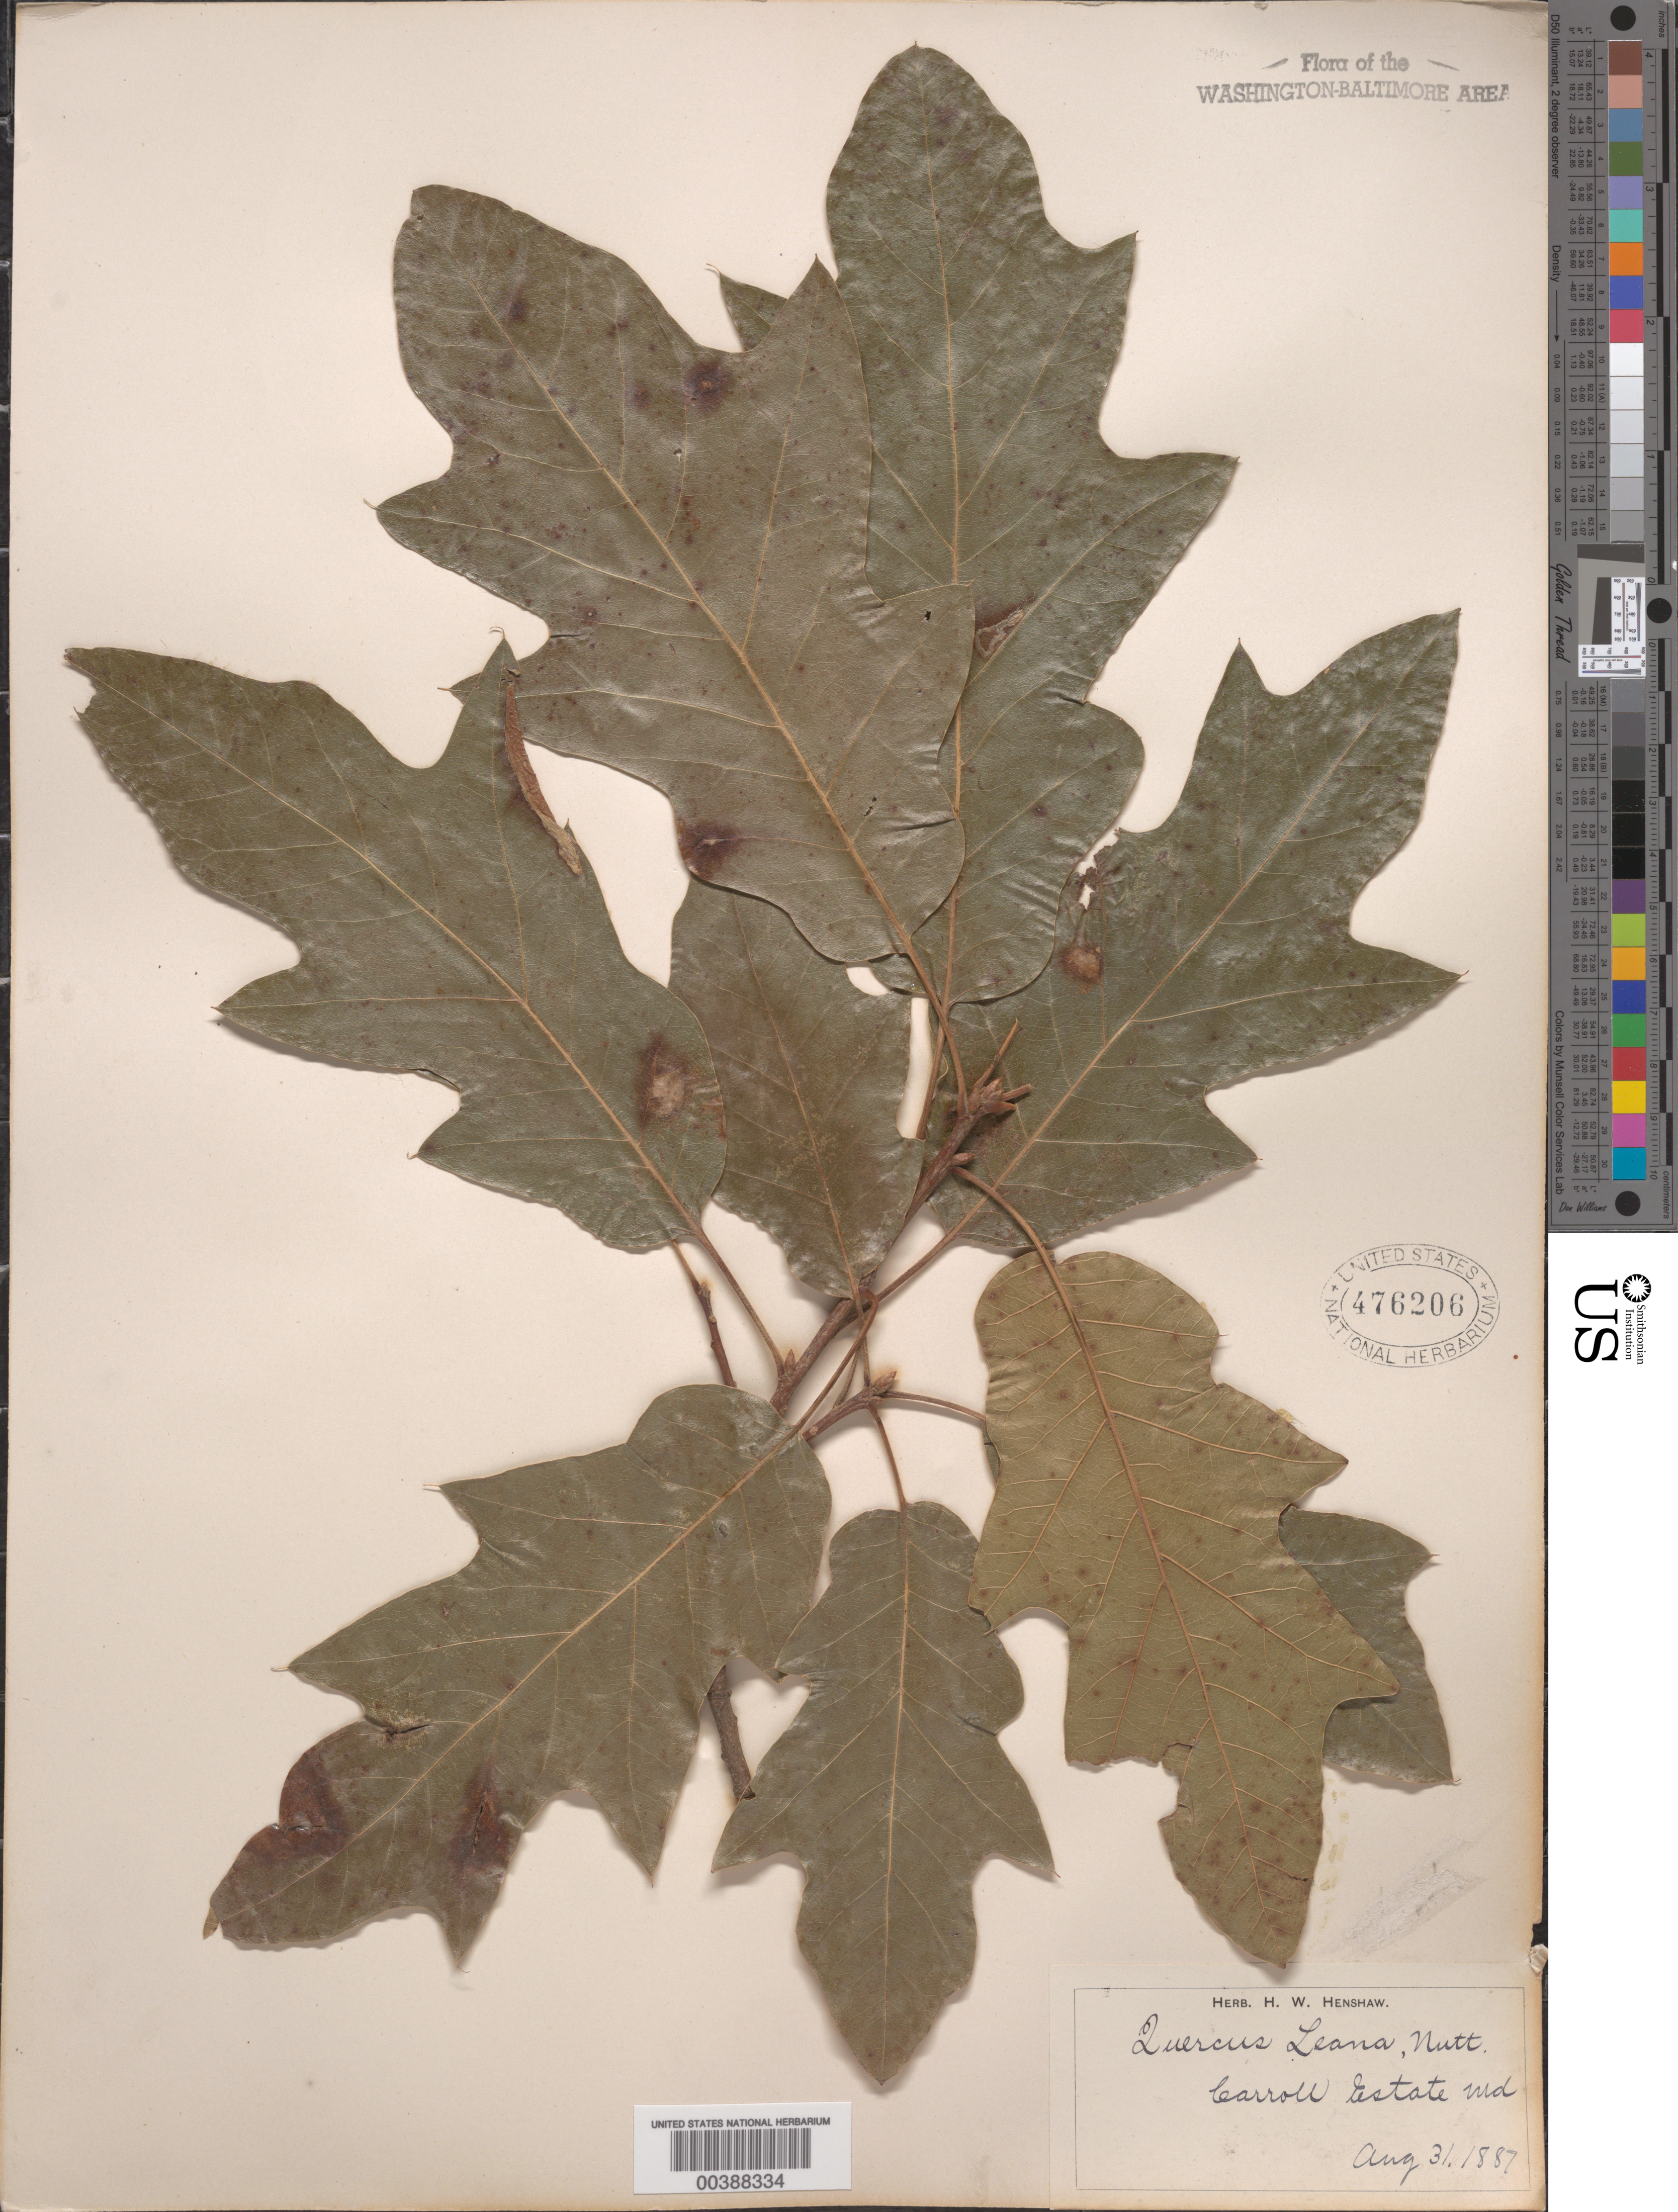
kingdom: Plantae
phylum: Tracheophyta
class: Magnoliopsida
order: Fagales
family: Fagaceae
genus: Quercus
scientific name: Quercus imbricaria x Q. velutina Lam.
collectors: H. Henshaw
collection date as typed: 31 Aug 1887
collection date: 1887-08-31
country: United States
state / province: District of Columbia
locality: Caroll Estate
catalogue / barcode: US 476206